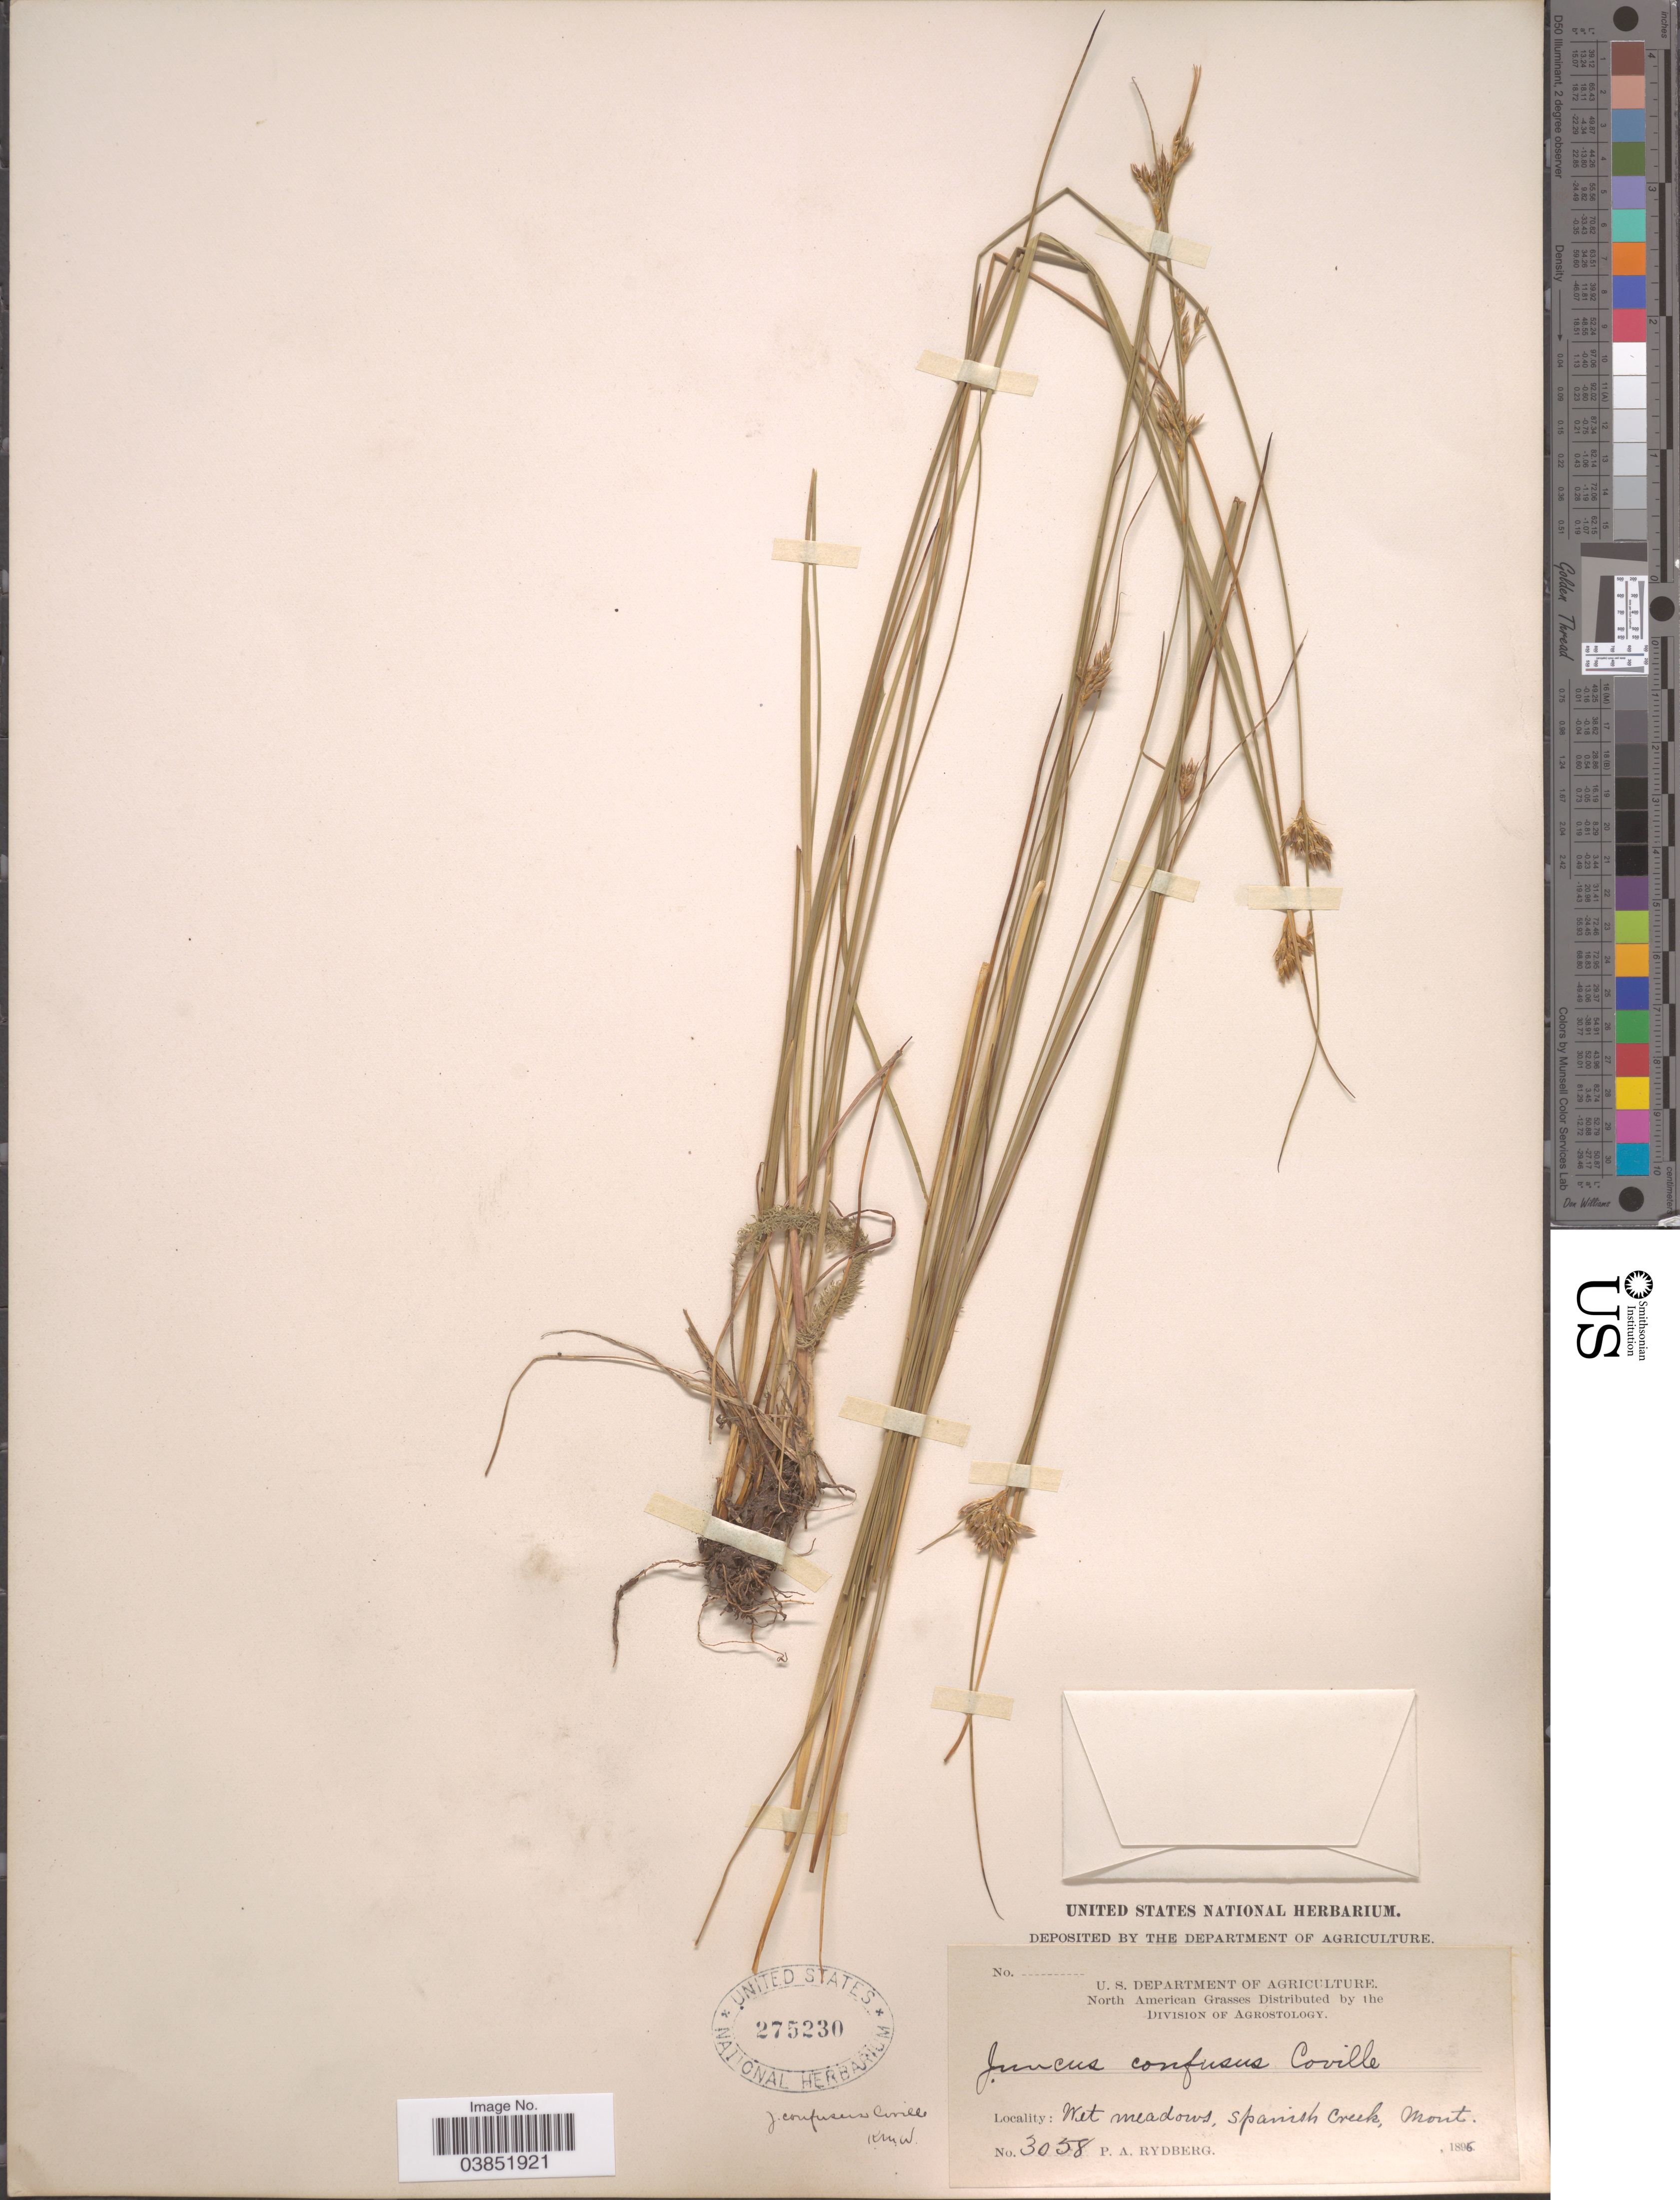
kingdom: Plantae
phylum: Tracheophyta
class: Liliopsida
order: Poales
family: Juncaceae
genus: Juncus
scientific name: Juncus confusus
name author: Coville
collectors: P. A. Rydberg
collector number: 3058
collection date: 1895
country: United States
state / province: Montana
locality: Wet meadows, Spanish Creek.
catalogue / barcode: US 275230